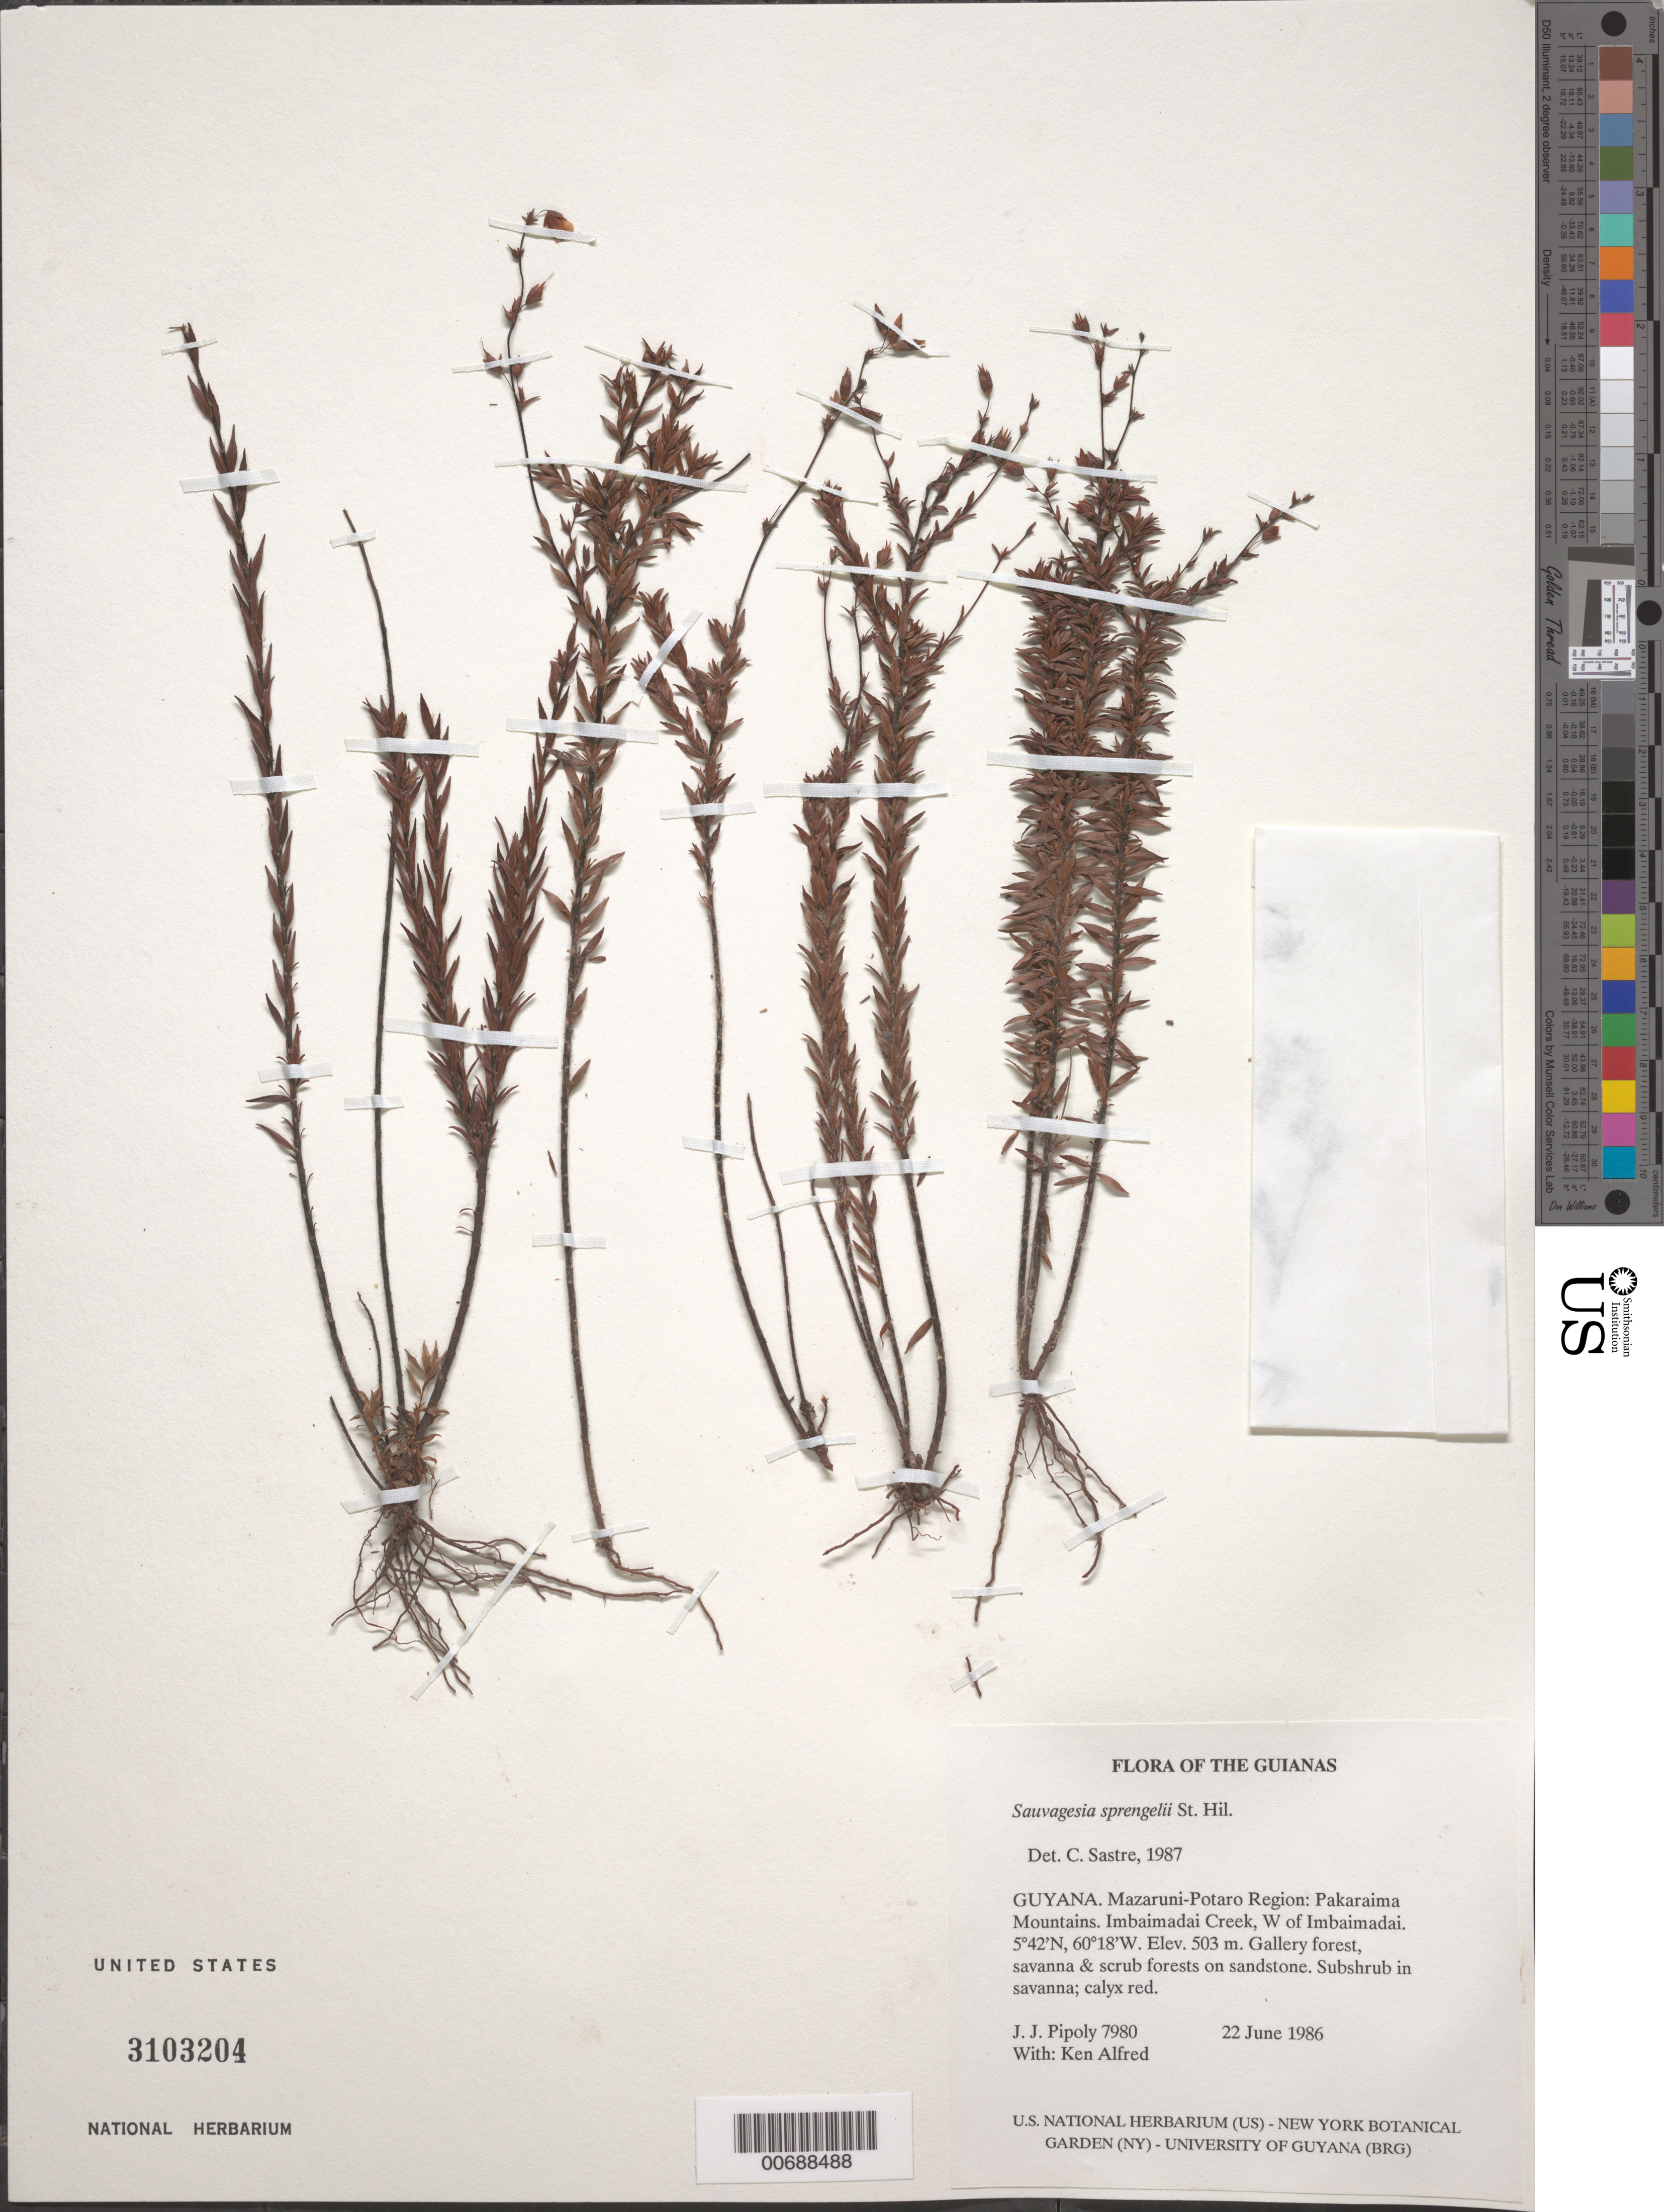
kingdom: Plantae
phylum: Tracheophyta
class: Magnoliopsida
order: Malpighiales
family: Ochnaceae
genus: Sauvagesia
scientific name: Sauvagesia sprengelii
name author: A. St.-Hil.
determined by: Sastre, C. H. L.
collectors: J. J. Pipoly & K. Alfred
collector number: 7980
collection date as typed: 22 June 1986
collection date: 1986-06-22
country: Guyana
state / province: Cuyuni-Mazaruni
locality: Pakaraima Mts. Imbaimadai Creek, W of Imbaimadai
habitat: Gallery forest, savanna and scrub forests on sandstone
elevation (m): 503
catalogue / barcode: US 3103204